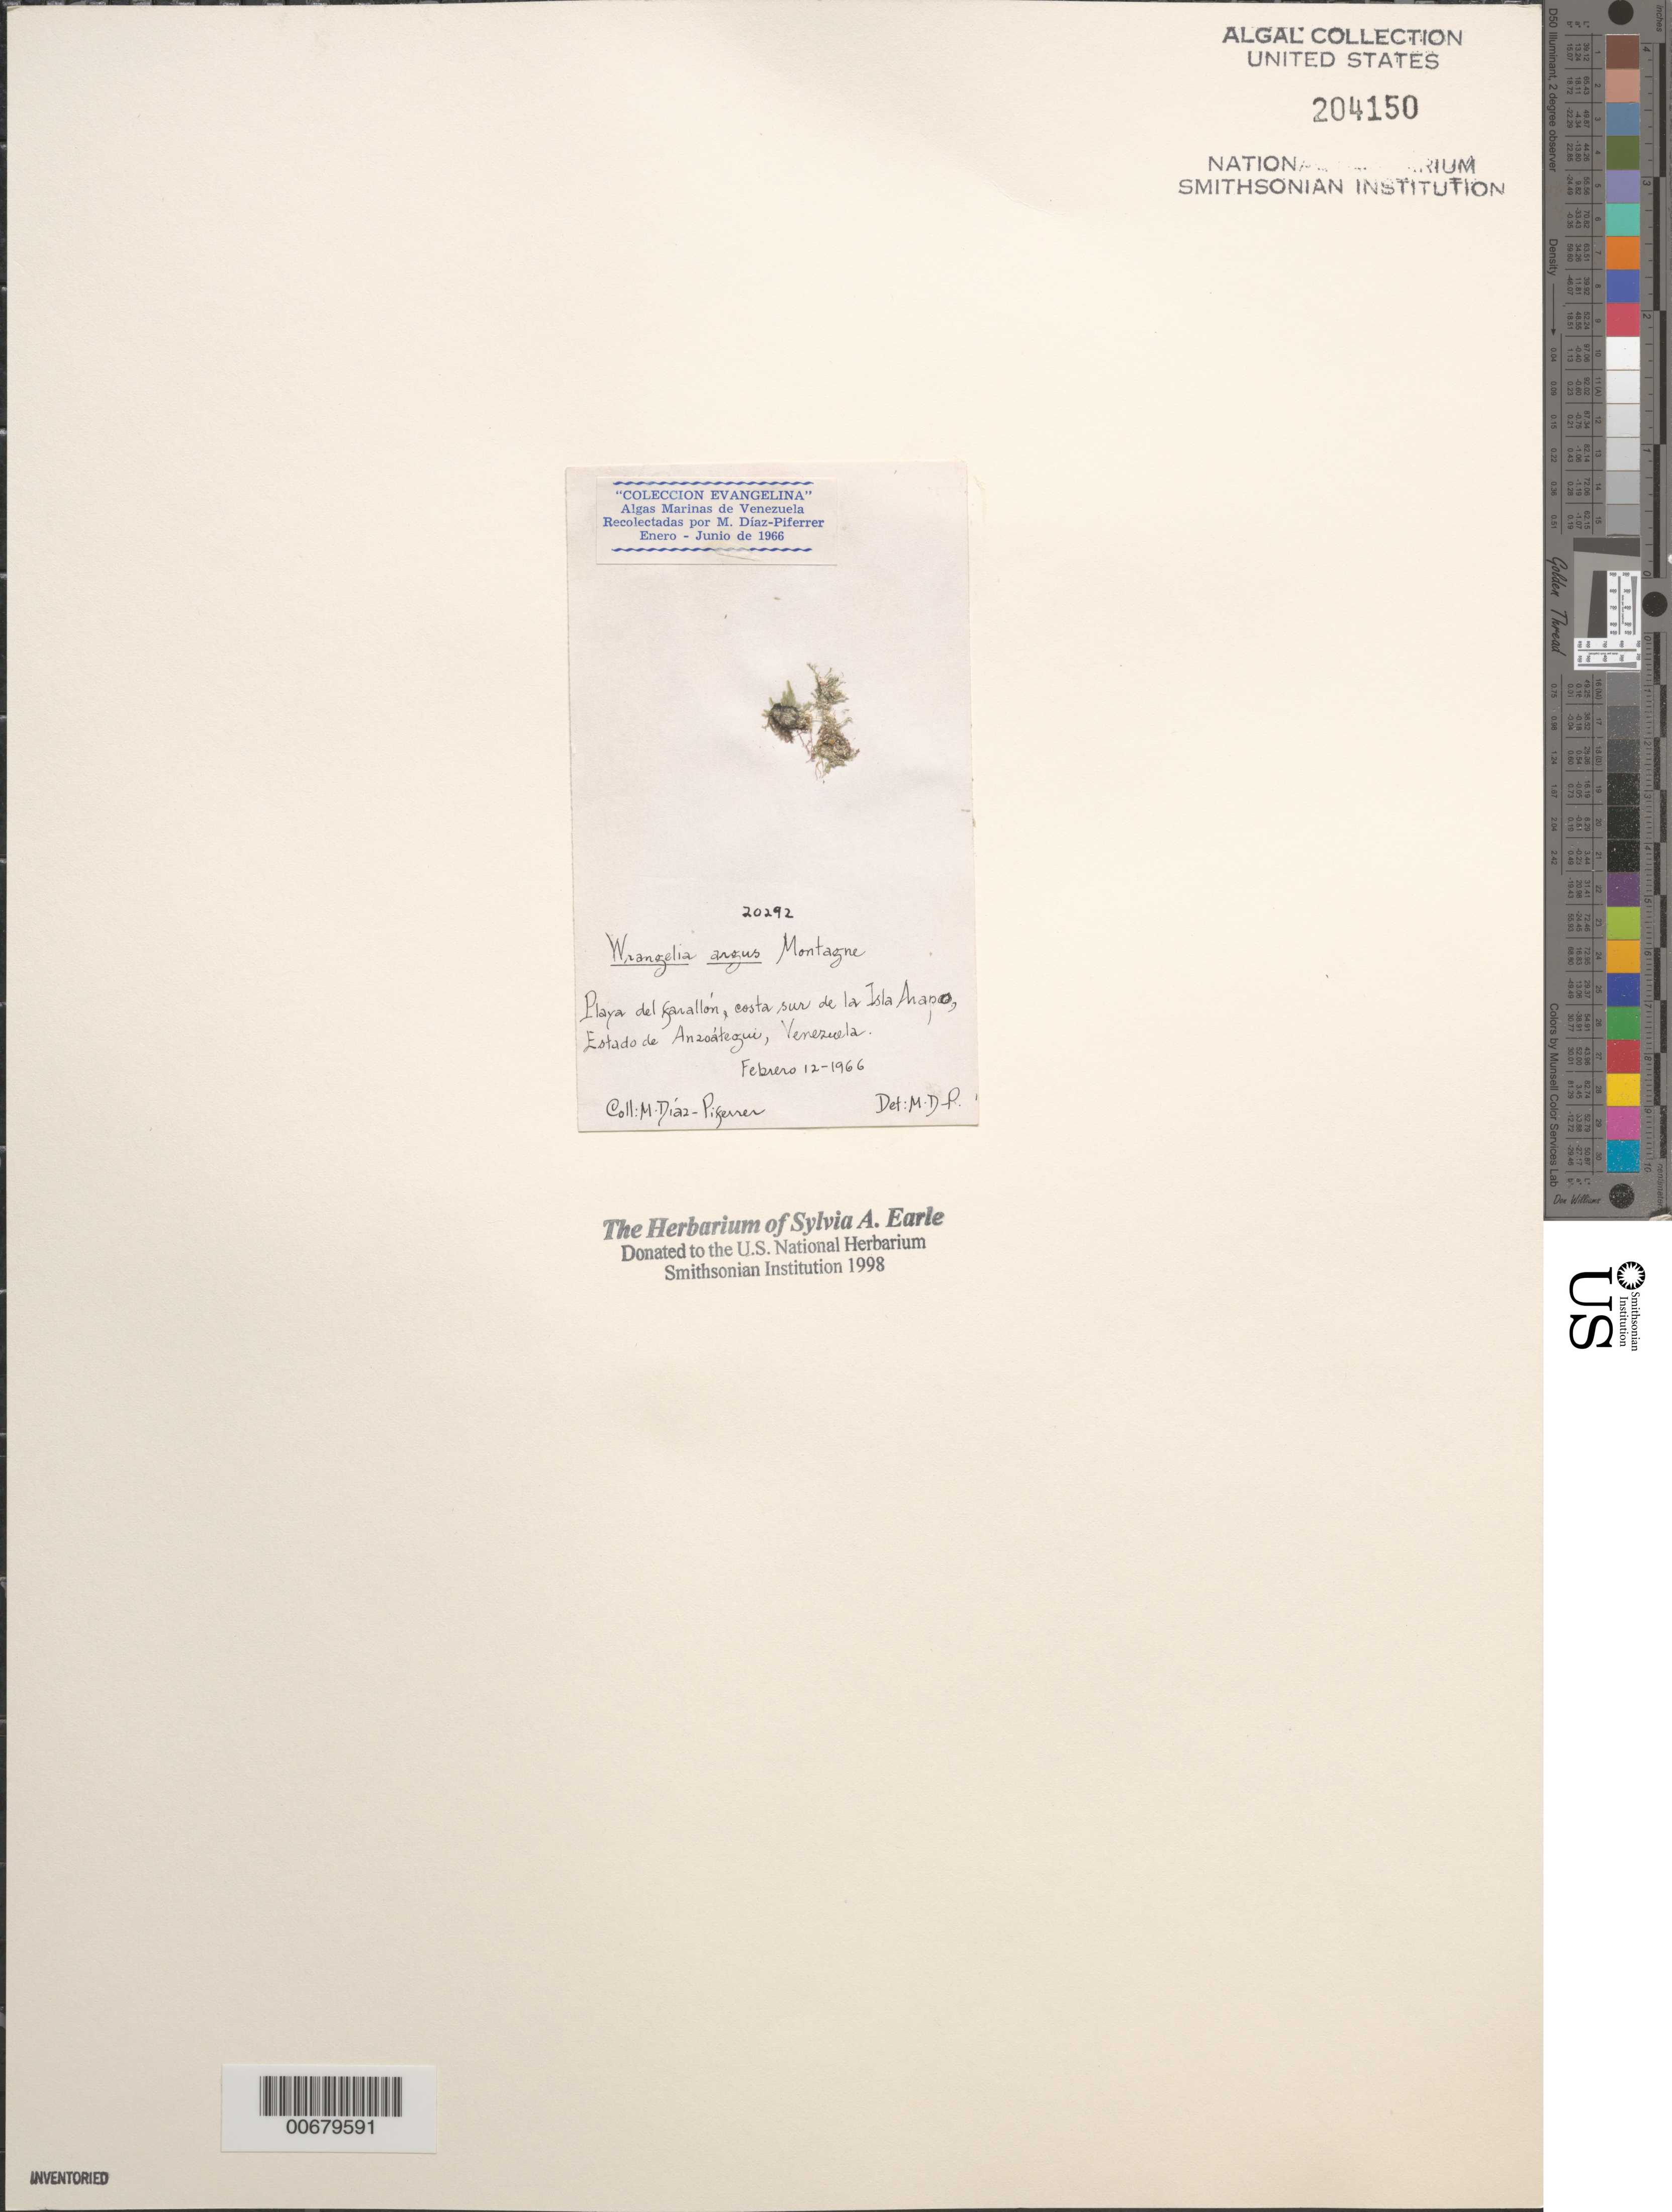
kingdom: Plantae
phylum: Rhodophyta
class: Florideophyceae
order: Ceramiales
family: Wrangeliaceae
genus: Wrangelia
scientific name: Wrangelia argus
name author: (Mont.) Mont.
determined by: Diaz-Piferrer, M.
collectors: M. Diaz-Piferrer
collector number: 20292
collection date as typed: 12 Feb 1966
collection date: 1966-02-12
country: Venezuela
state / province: Anzoategui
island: Isla Arapo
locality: Playa del Farallon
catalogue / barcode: US 204150